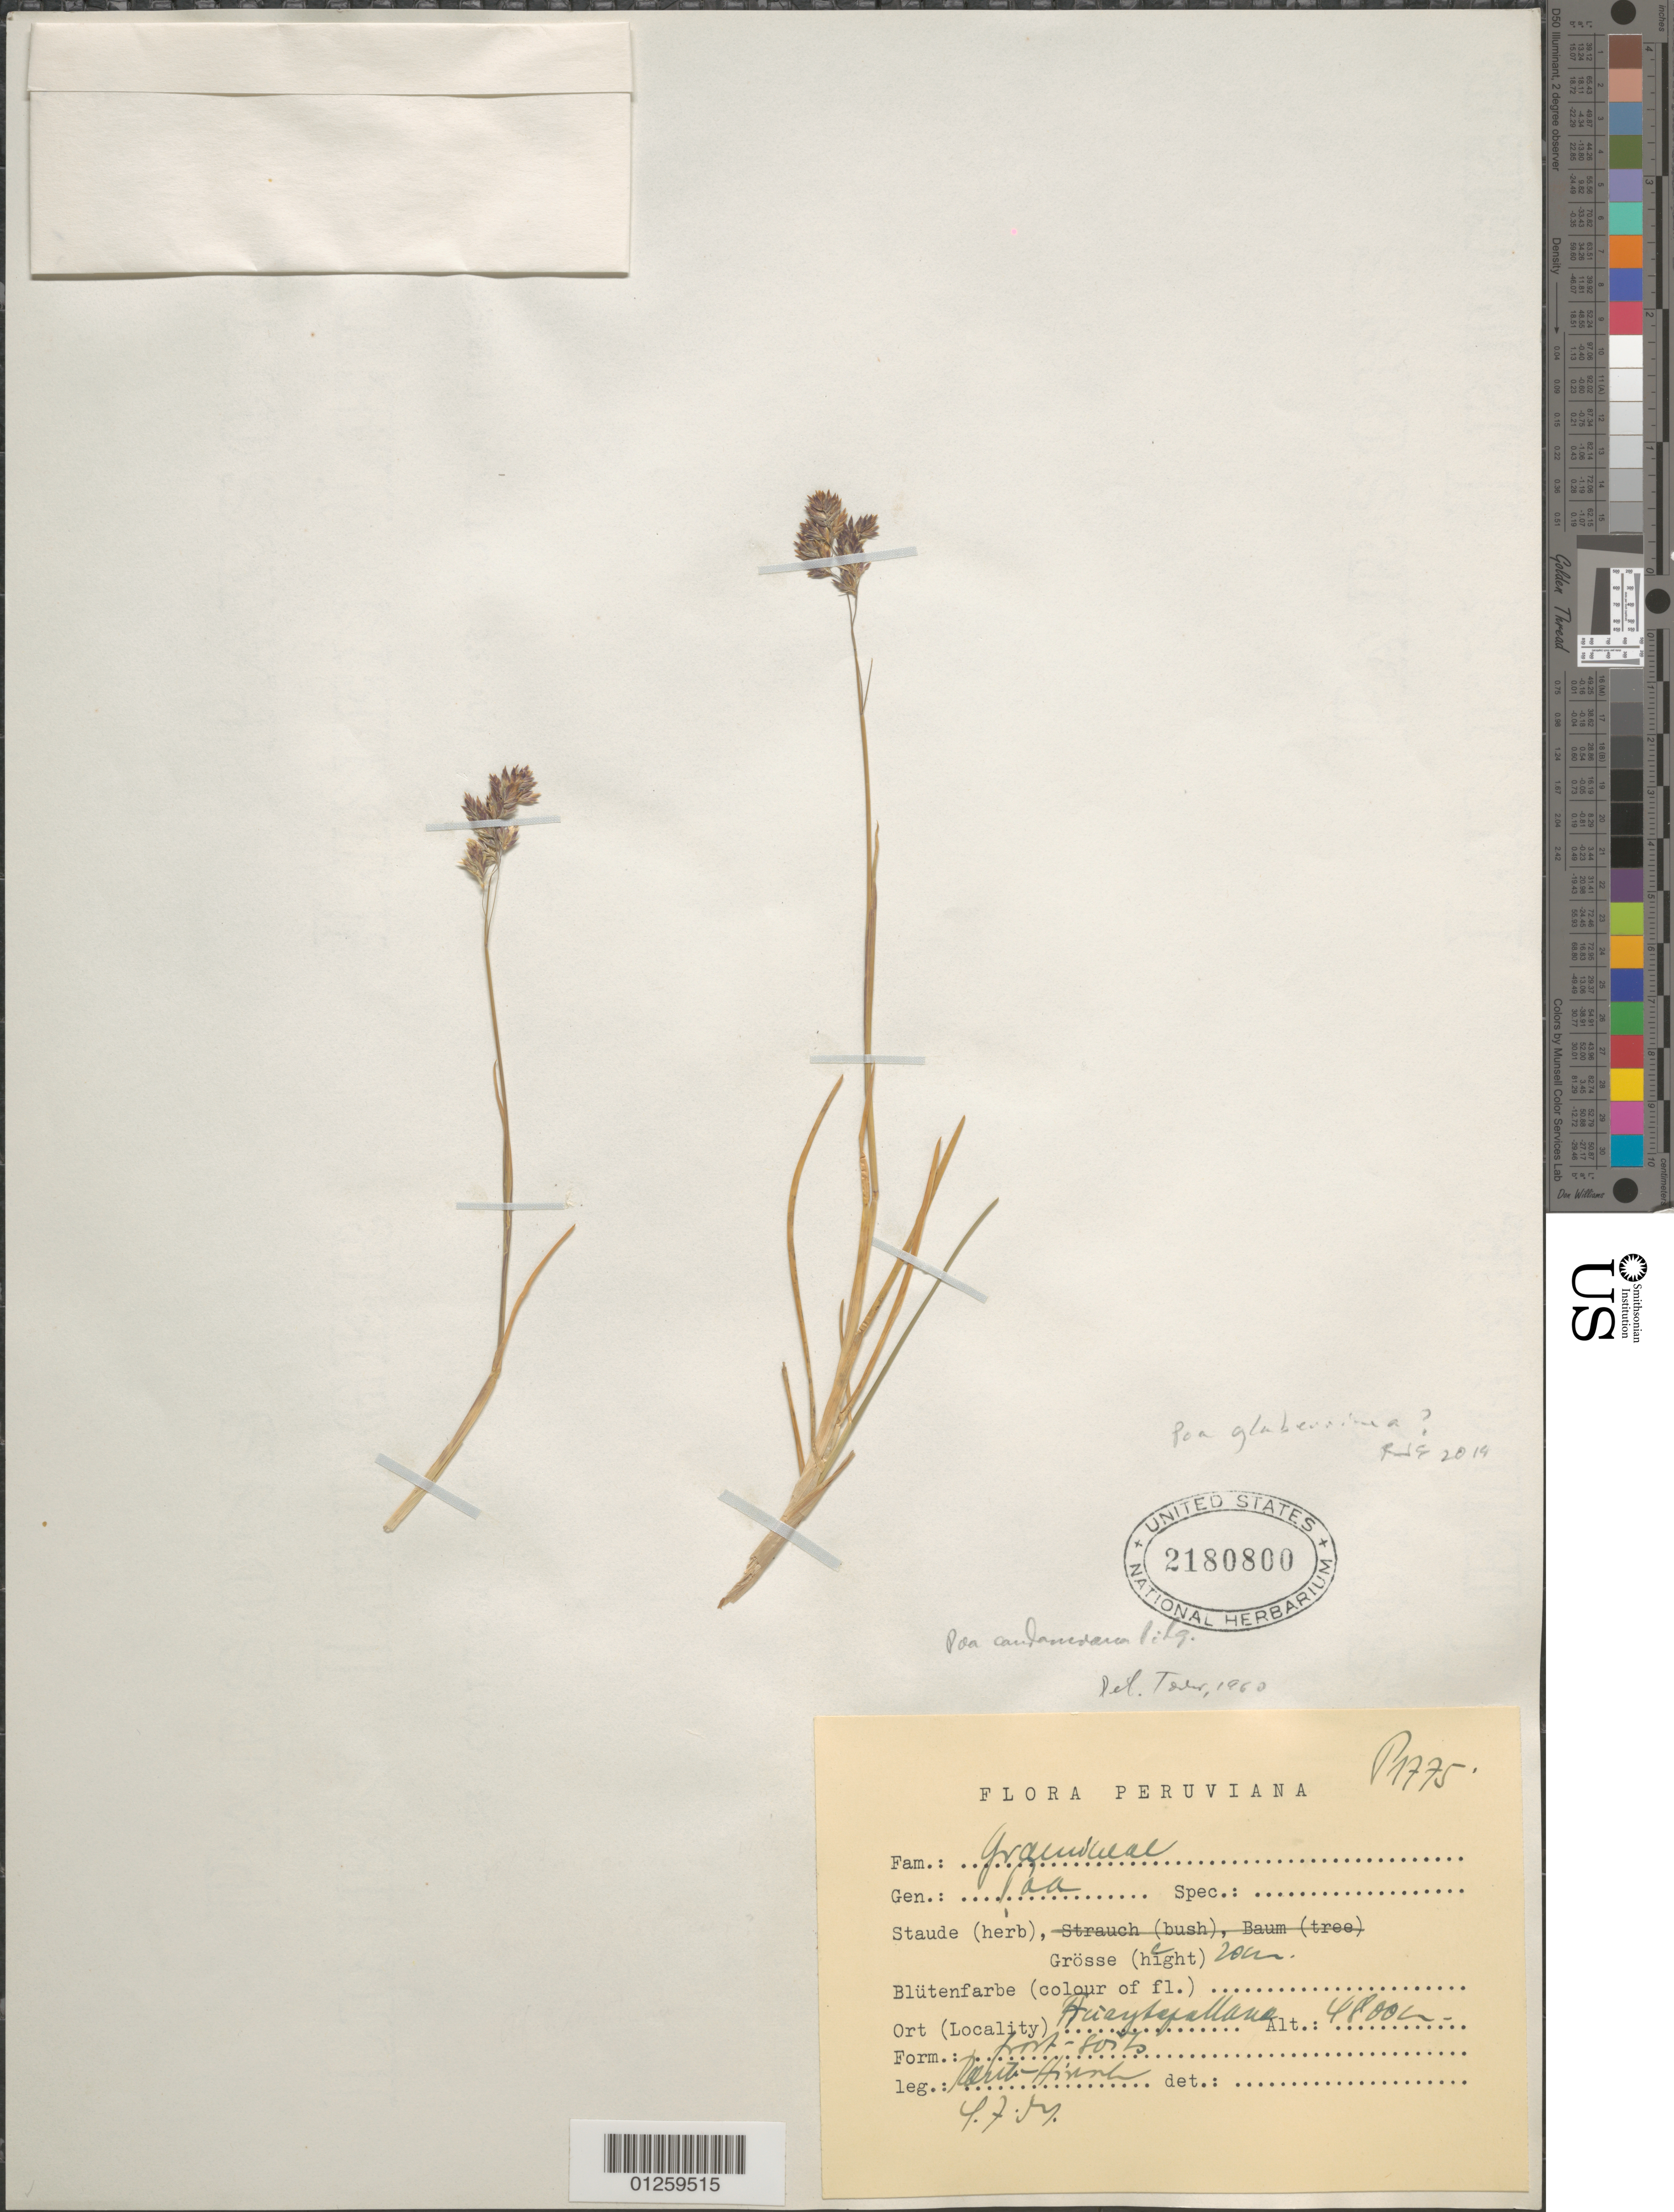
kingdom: Plantae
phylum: Tracheophyta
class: Liliopsida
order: Poales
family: Poaceae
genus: Poa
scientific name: Poa glaberrima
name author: Tovar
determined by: Soreng, Robert J., Research Associate (BOT), Smithsonian Institution - National Museum of Natural History (UNITED STATES)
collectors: Rahu & Hirsch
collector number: P1775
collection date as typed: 4.7.54?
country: Peru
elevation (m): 4800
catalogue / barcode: US 2180800